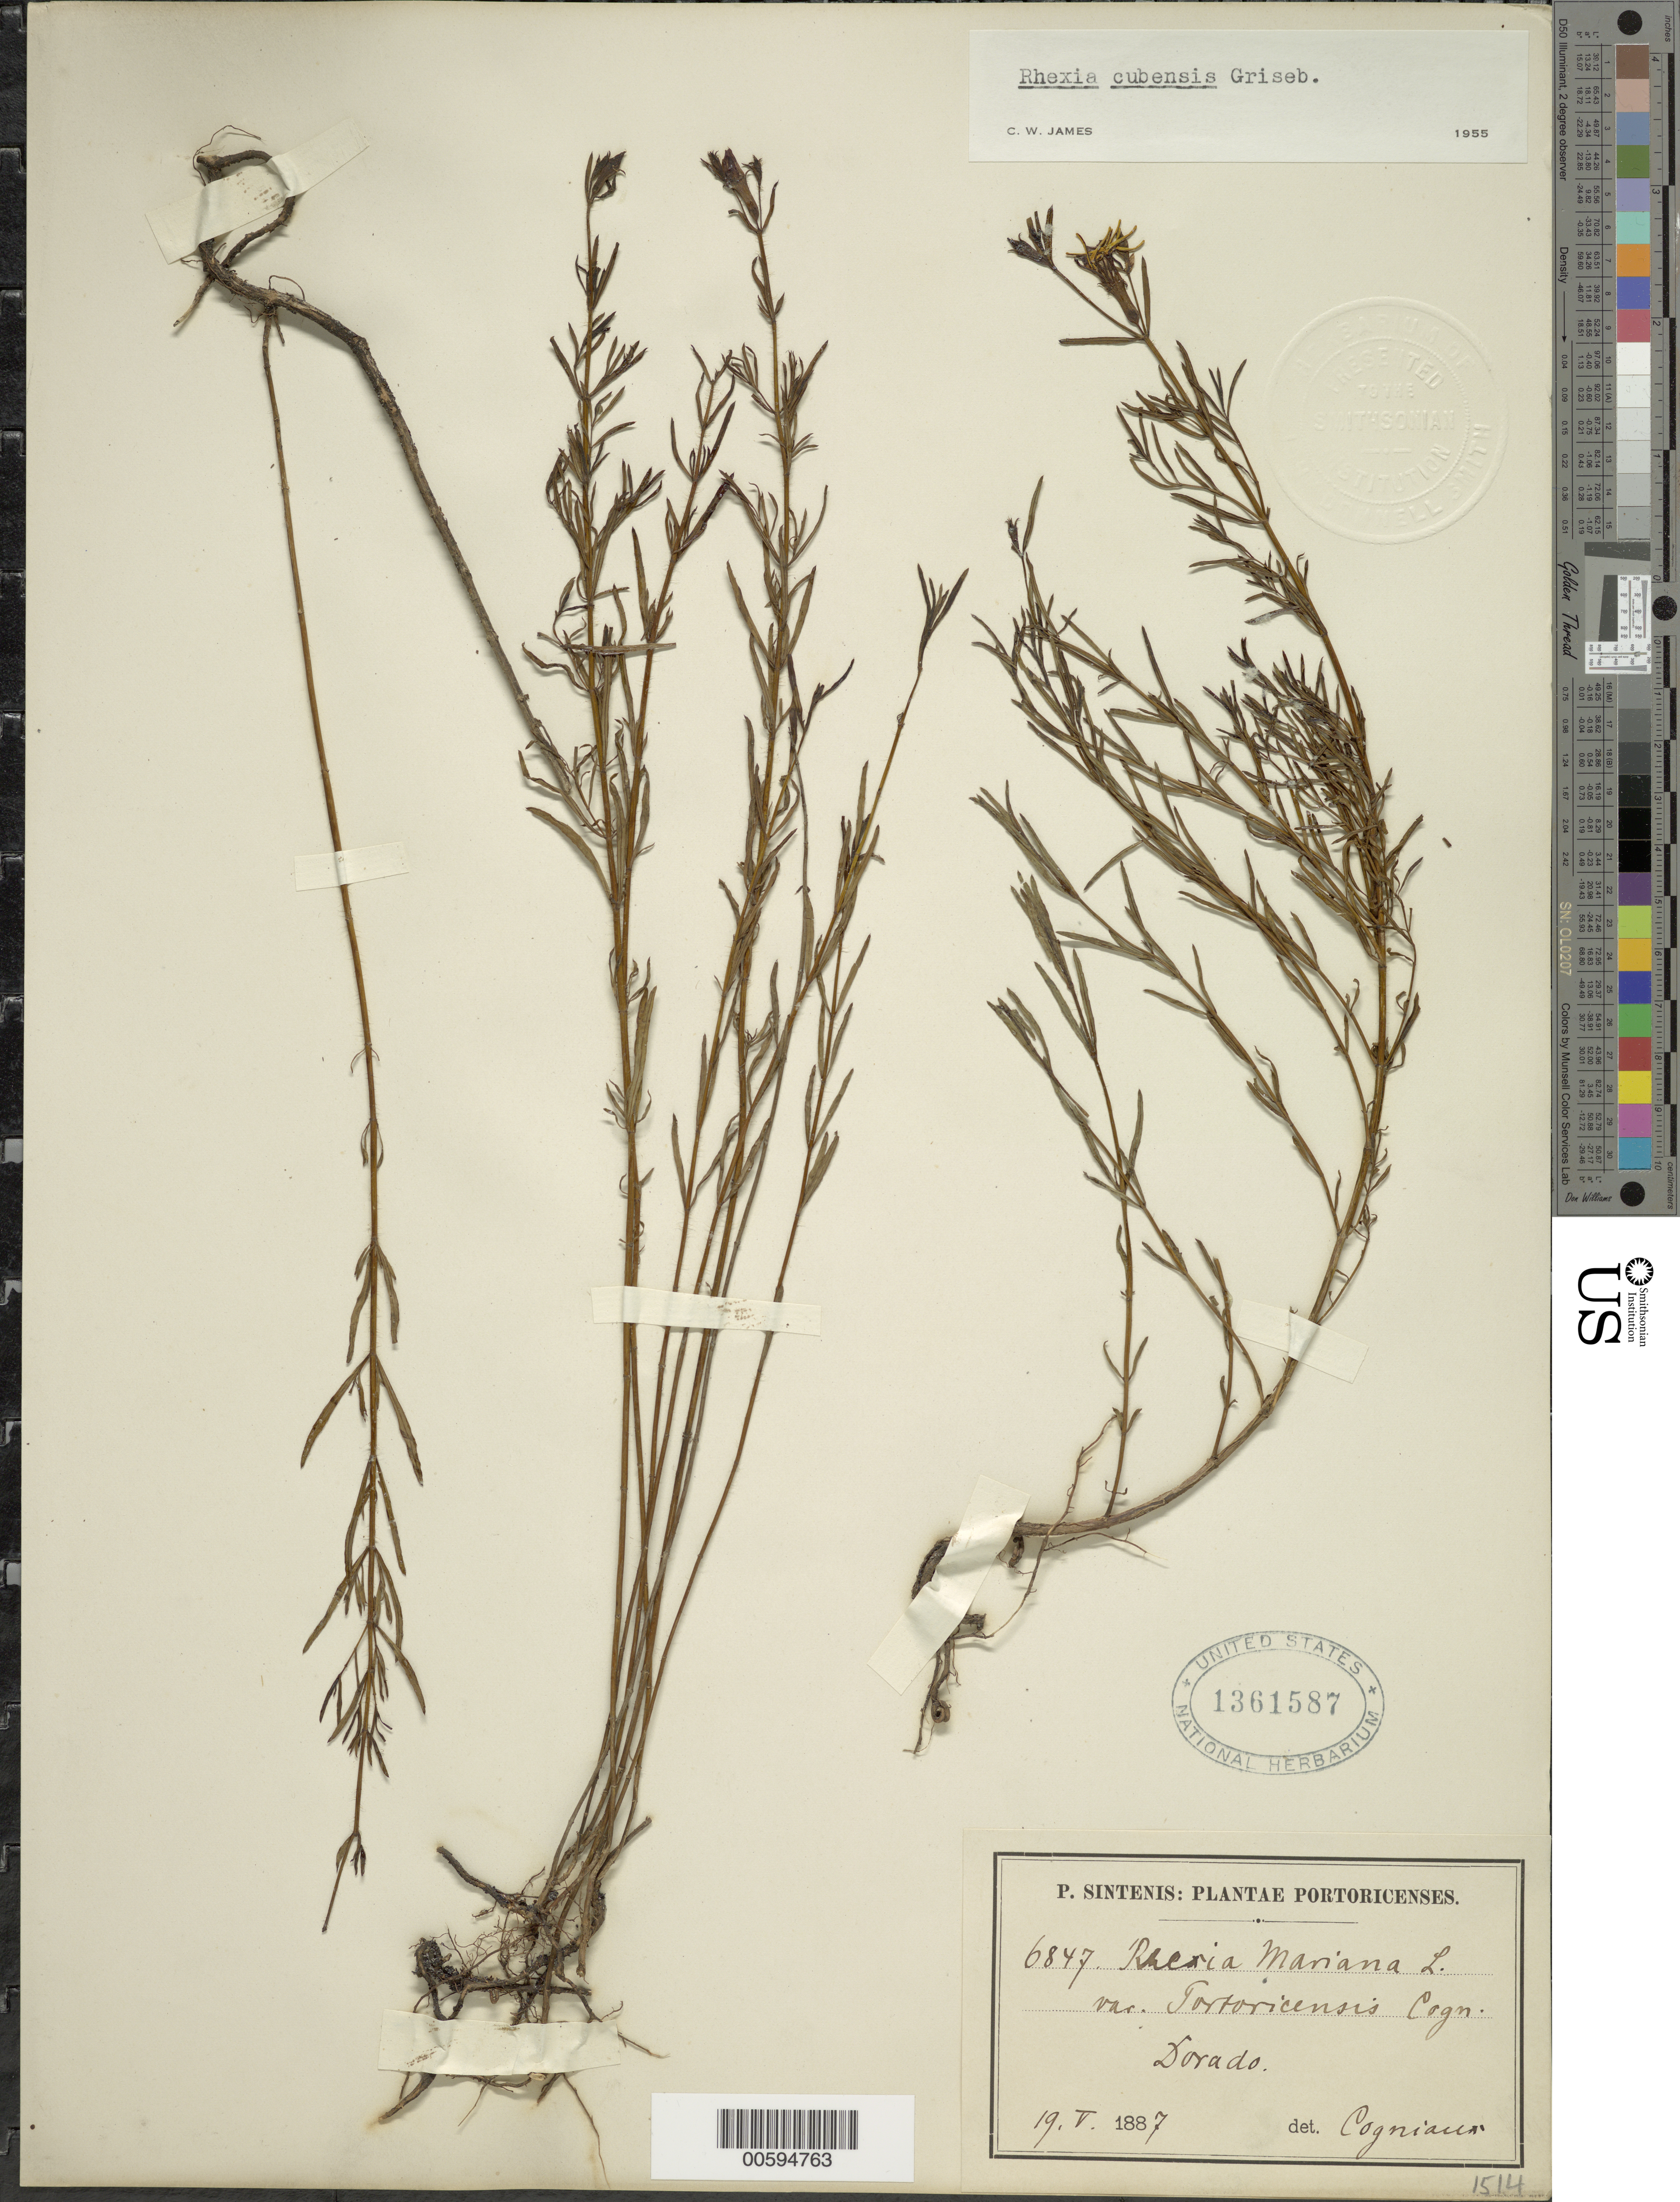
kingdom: Plantae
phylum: Tracheophyta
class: Magnoliopsida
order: Myrtales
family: Melastomataceae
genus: Rhexia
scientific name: Rhexia mariana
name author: L.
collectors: P. Sintenis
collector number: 6847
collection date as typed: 19 May 1887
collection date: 1887-05-19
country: Puerto Rico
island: Greater Antilles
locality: Dorado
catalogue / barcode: US 1361587